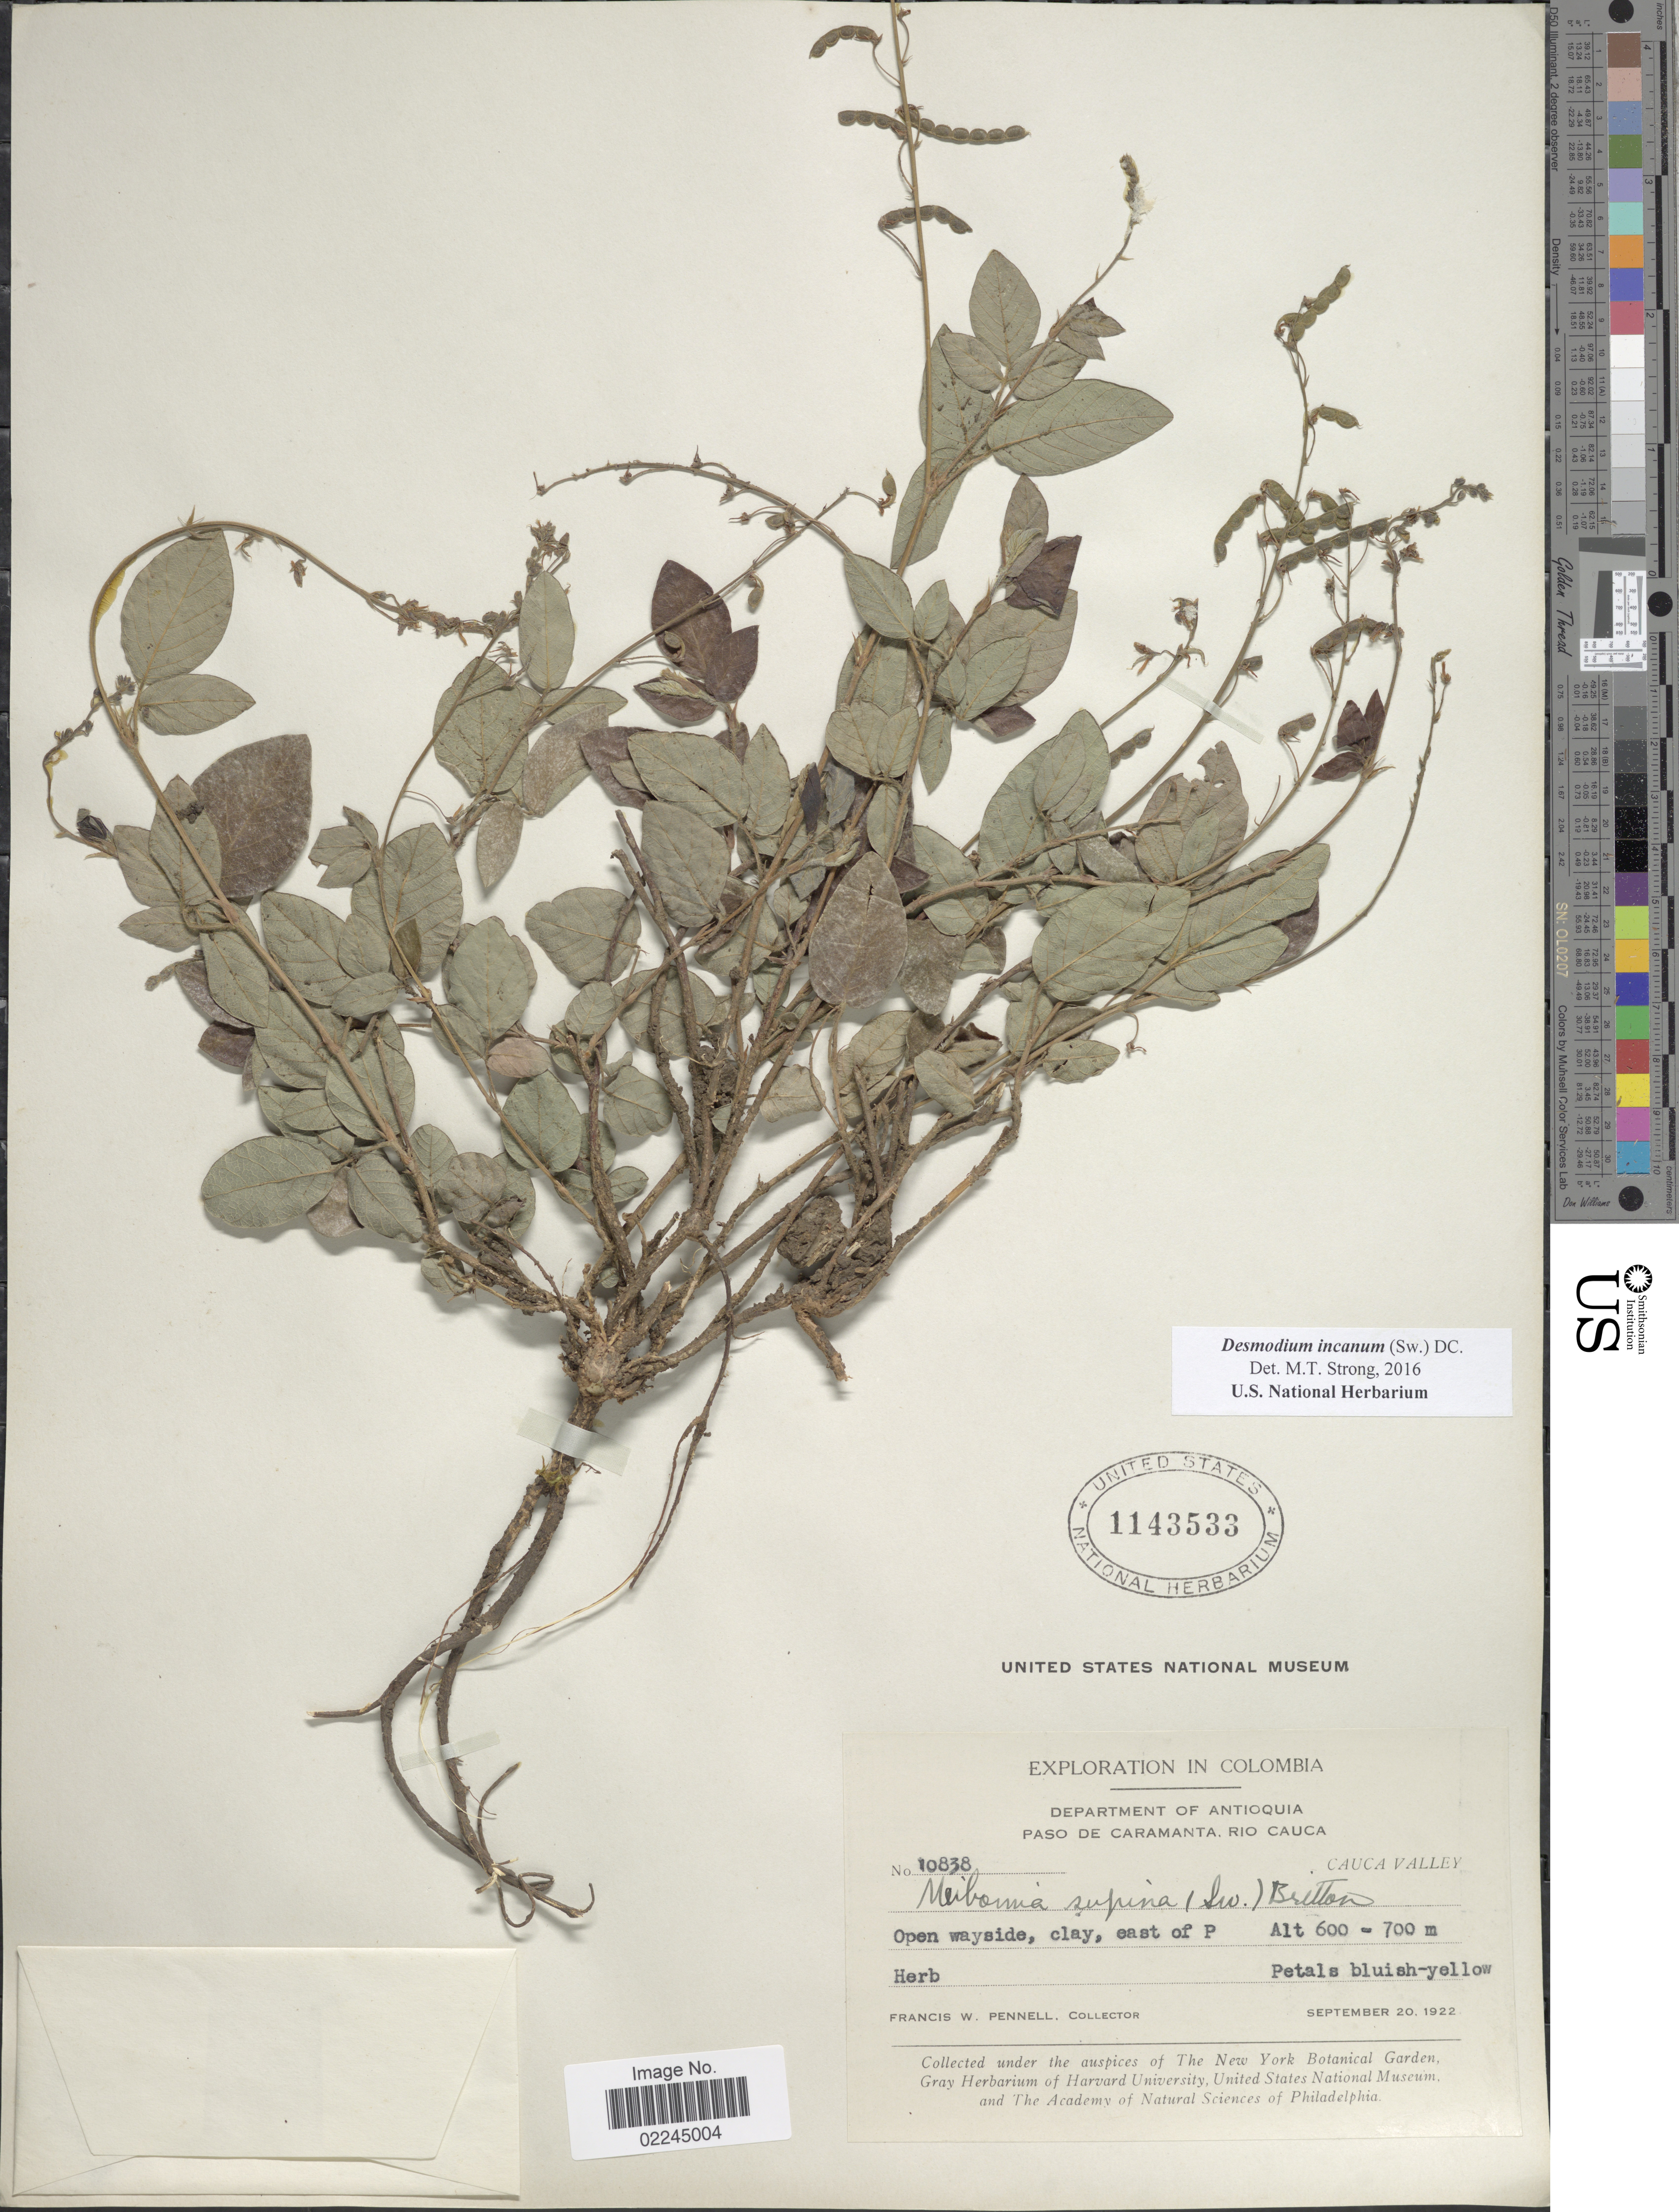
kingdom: Plantae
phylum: Tracheophyta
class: Magnoliopsida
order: Fabales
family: Fabaceae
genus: Desmodium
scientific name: Desmodium incanum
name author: (Sw.) DC.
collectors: F. W. Pennell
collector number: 10838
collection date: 1922-09-20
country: Colombia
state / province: Antioquia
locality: Paso de Caramanta, Rio Cauca, Cauca Valley, east of P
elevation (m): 600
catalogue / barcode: US 1143533